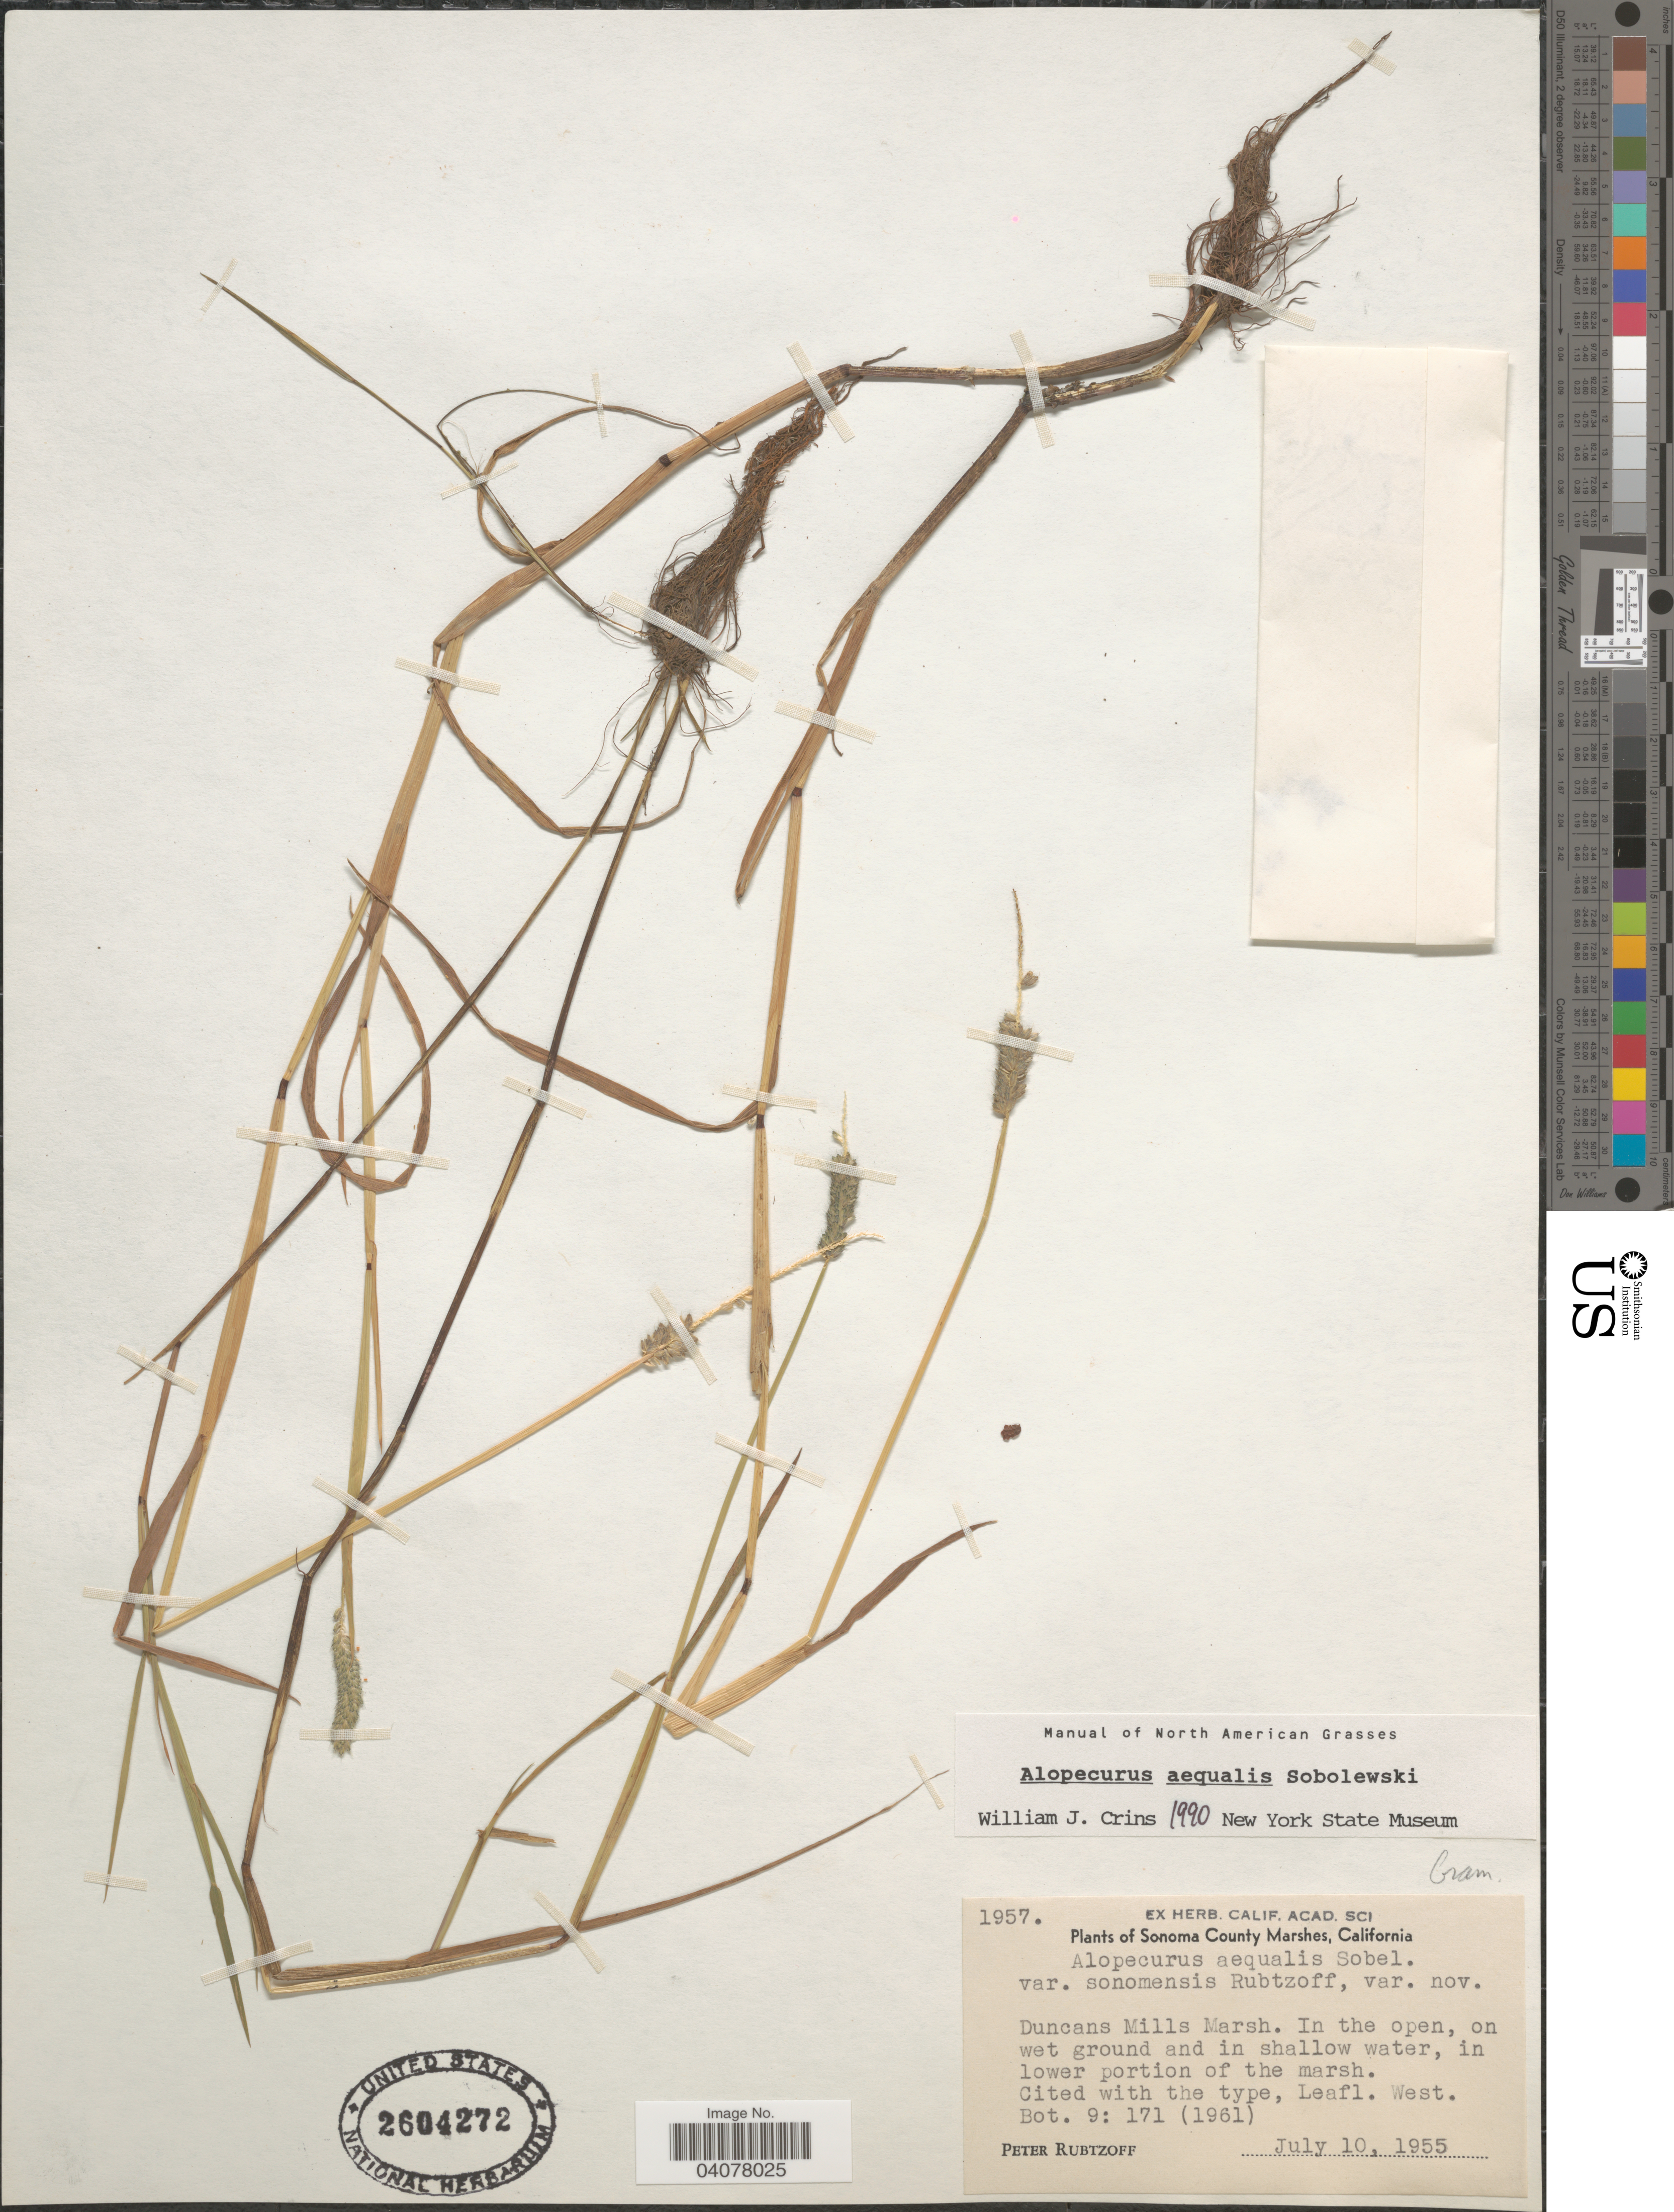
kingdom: Plantae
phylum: Tracheophyta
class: Liliopsida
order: Poales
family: Poaceae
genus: Alopecurus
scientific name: Alopecurus aequalis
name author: Sobol.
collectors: P. Rubtzoff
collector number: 1957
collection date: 1955-07-10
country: United States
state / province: California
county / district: Sonoma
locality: Sonoma County Marshes. Duncans Mills Marsh. In the open, on wet ground and in shallow water, in lower portion of the marsh.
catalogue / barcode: US 2604272